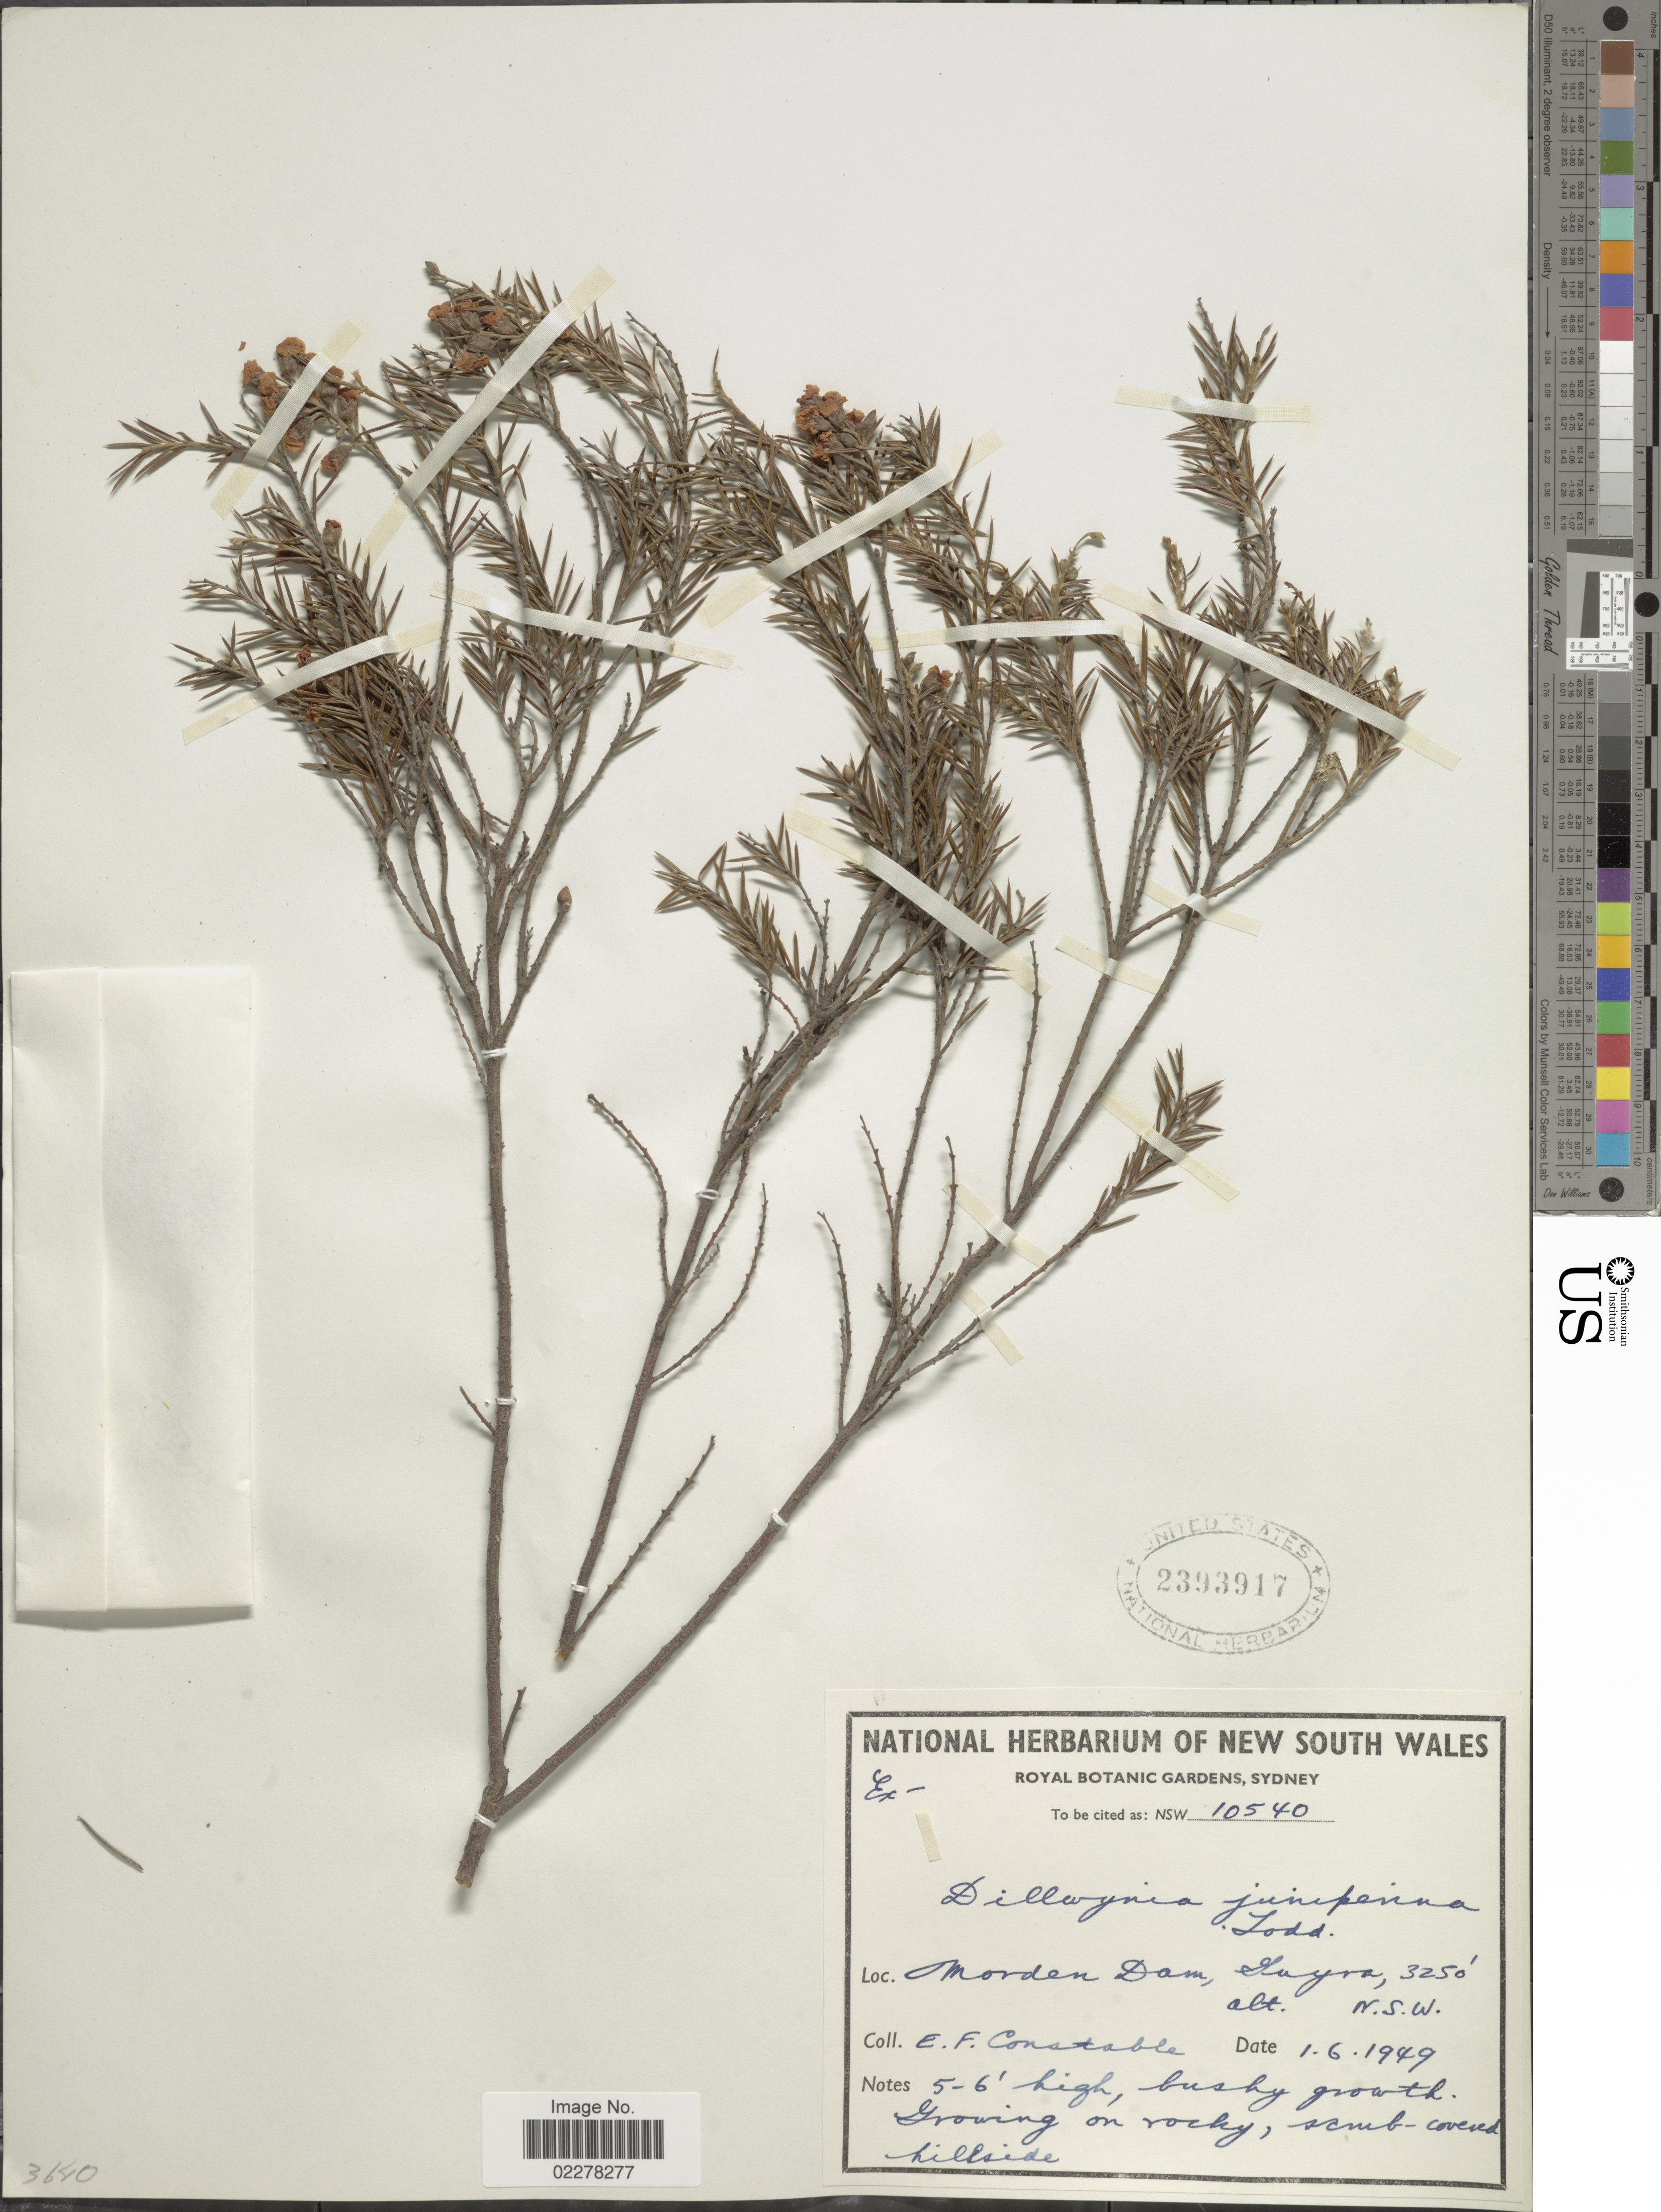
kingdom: Plantae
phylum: Tracheophyta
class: Magnoliopsida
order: Fabales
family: Fabaceae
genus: Dillwynia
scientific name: Dillwynia juniperina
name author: Lodd.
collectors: E. F. Constable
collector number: NSW 10540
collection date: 1949-06-01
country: Australia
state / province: New South Wales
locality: Morden Dam, Guyra. N.S.W.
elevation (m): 991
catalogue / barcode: US 2393917